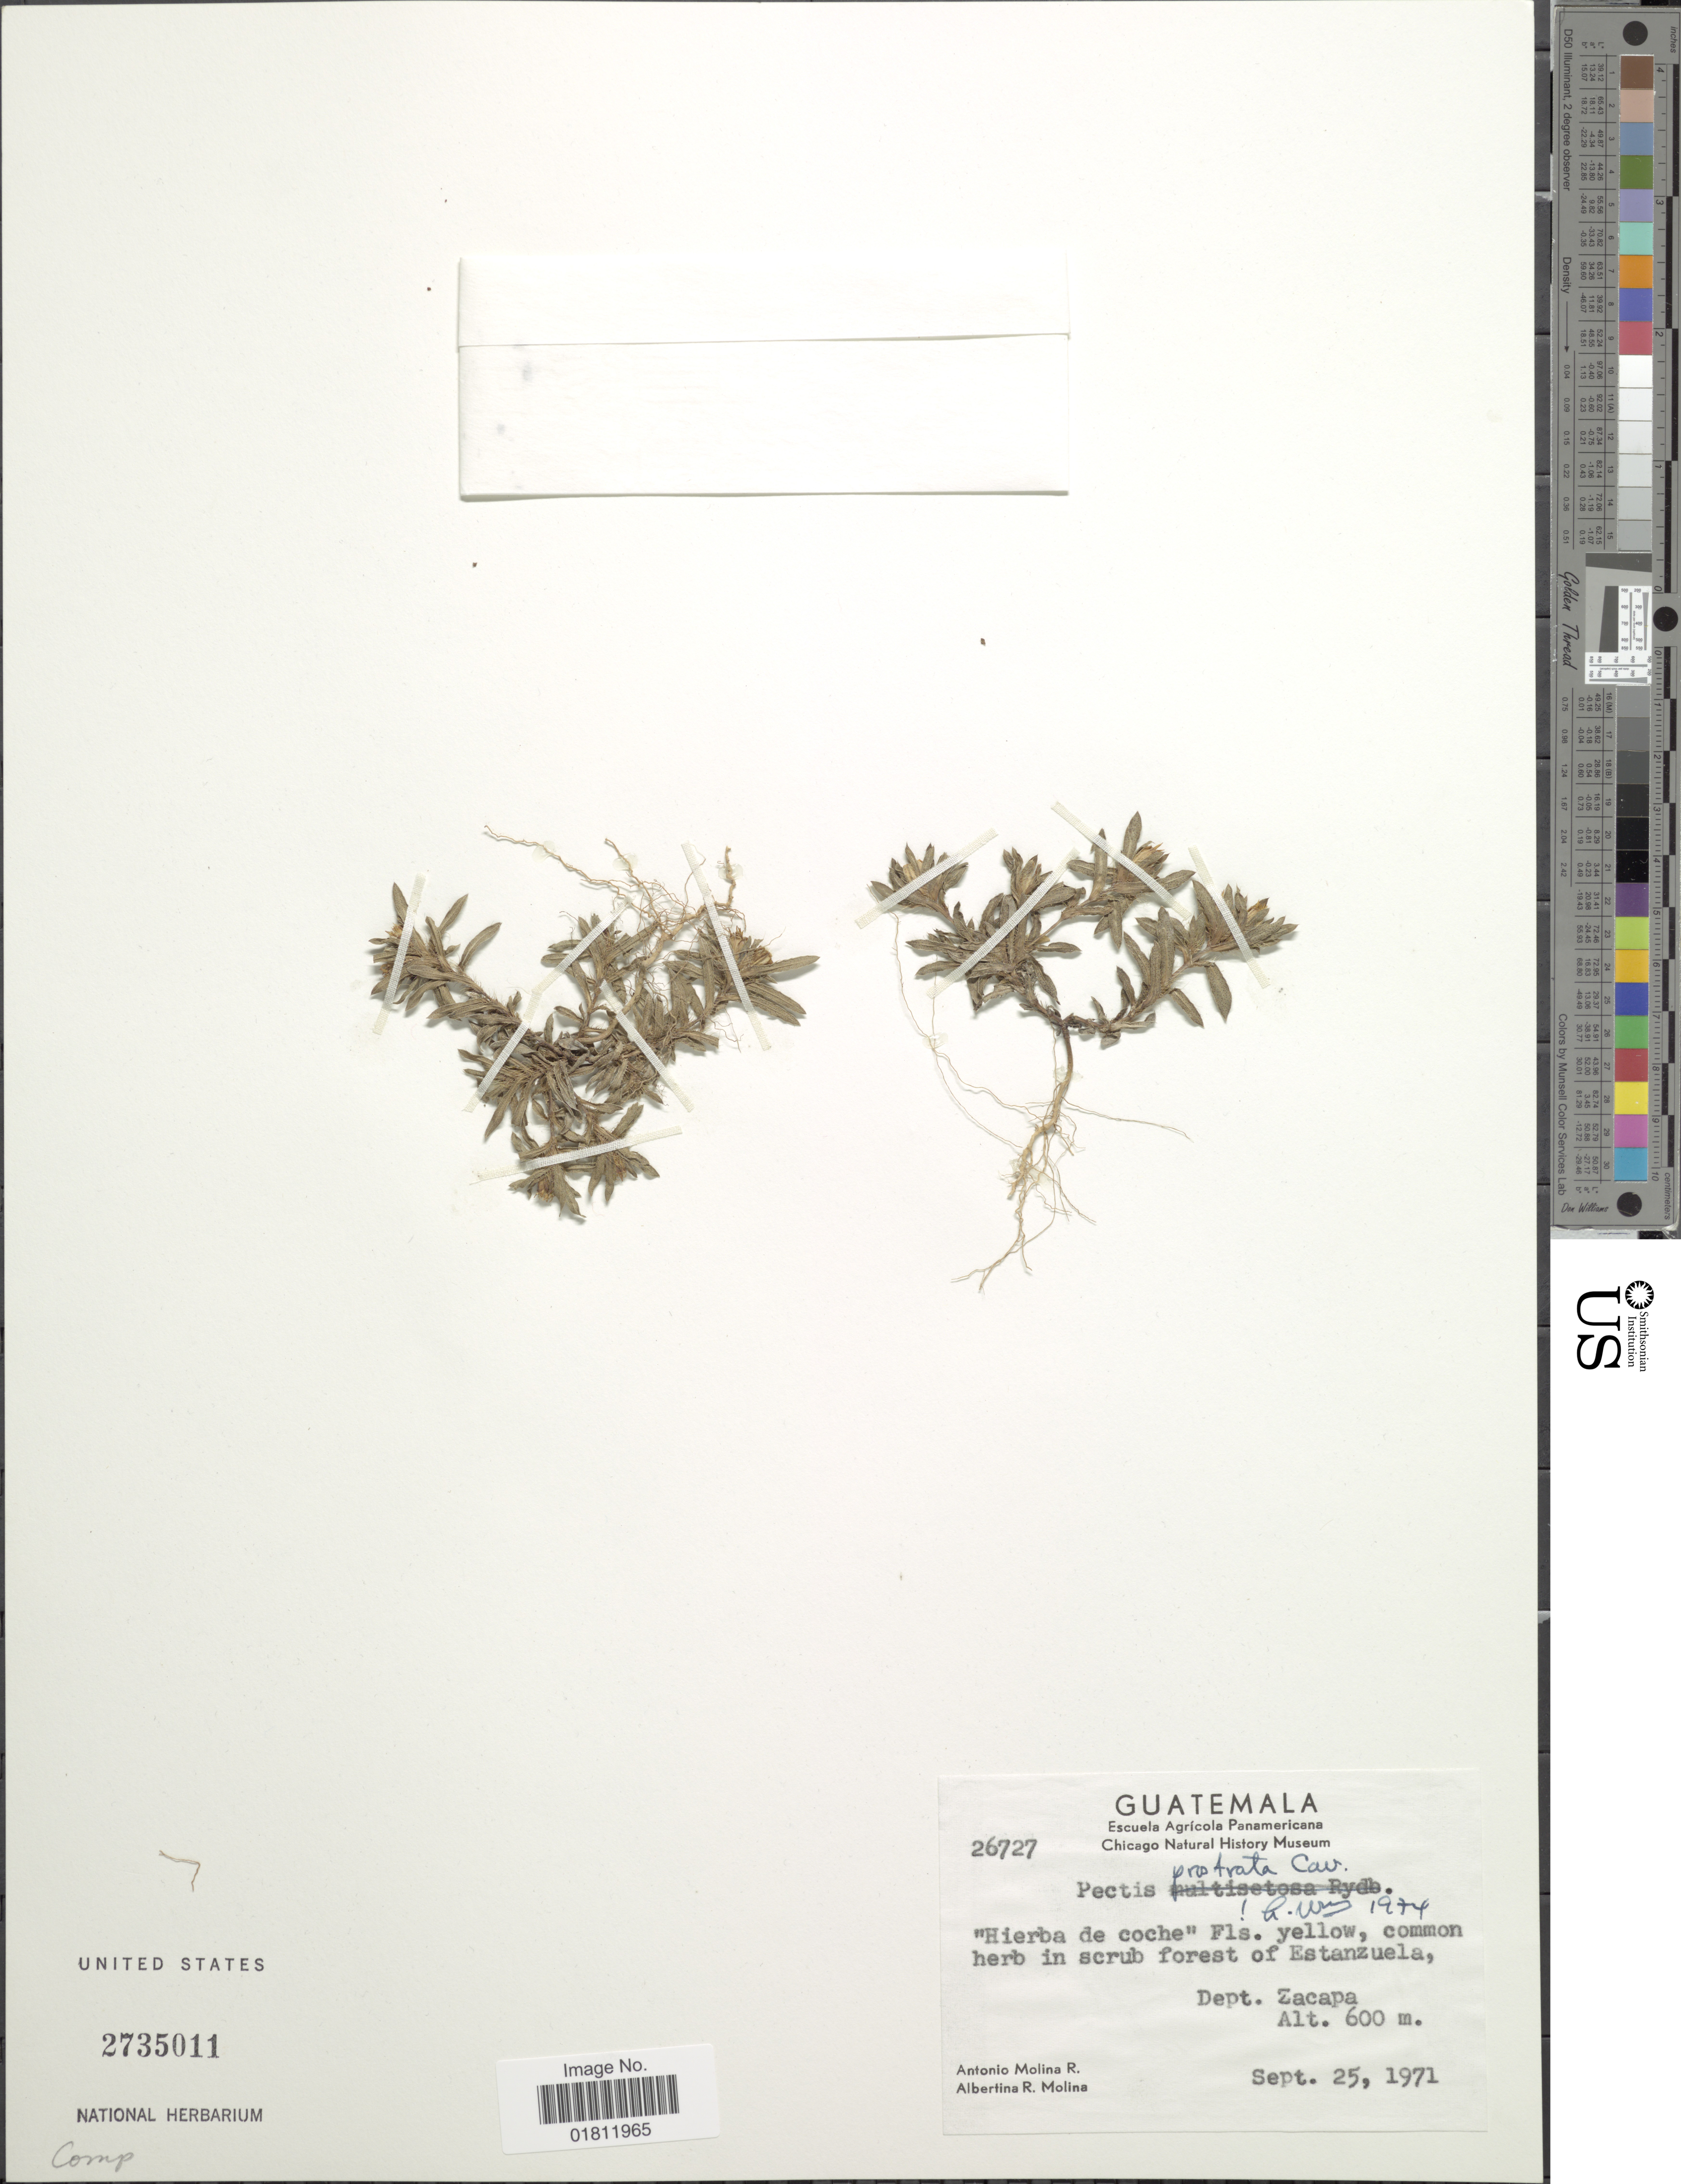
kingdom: Plantae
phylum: Tracheophyta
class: Magnoliopsida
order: Asterales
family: Asteraceae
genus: Pectis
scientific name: Pectis prostrata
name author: Cav.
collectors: A. Molina R. & A. R. Molina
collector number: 26727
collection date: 1971-09-25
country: Guatemala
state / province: Zacapa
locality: In scrub forest of Estanzuela, Dept, Zacapa.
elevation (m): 600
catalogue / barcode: US 2735011